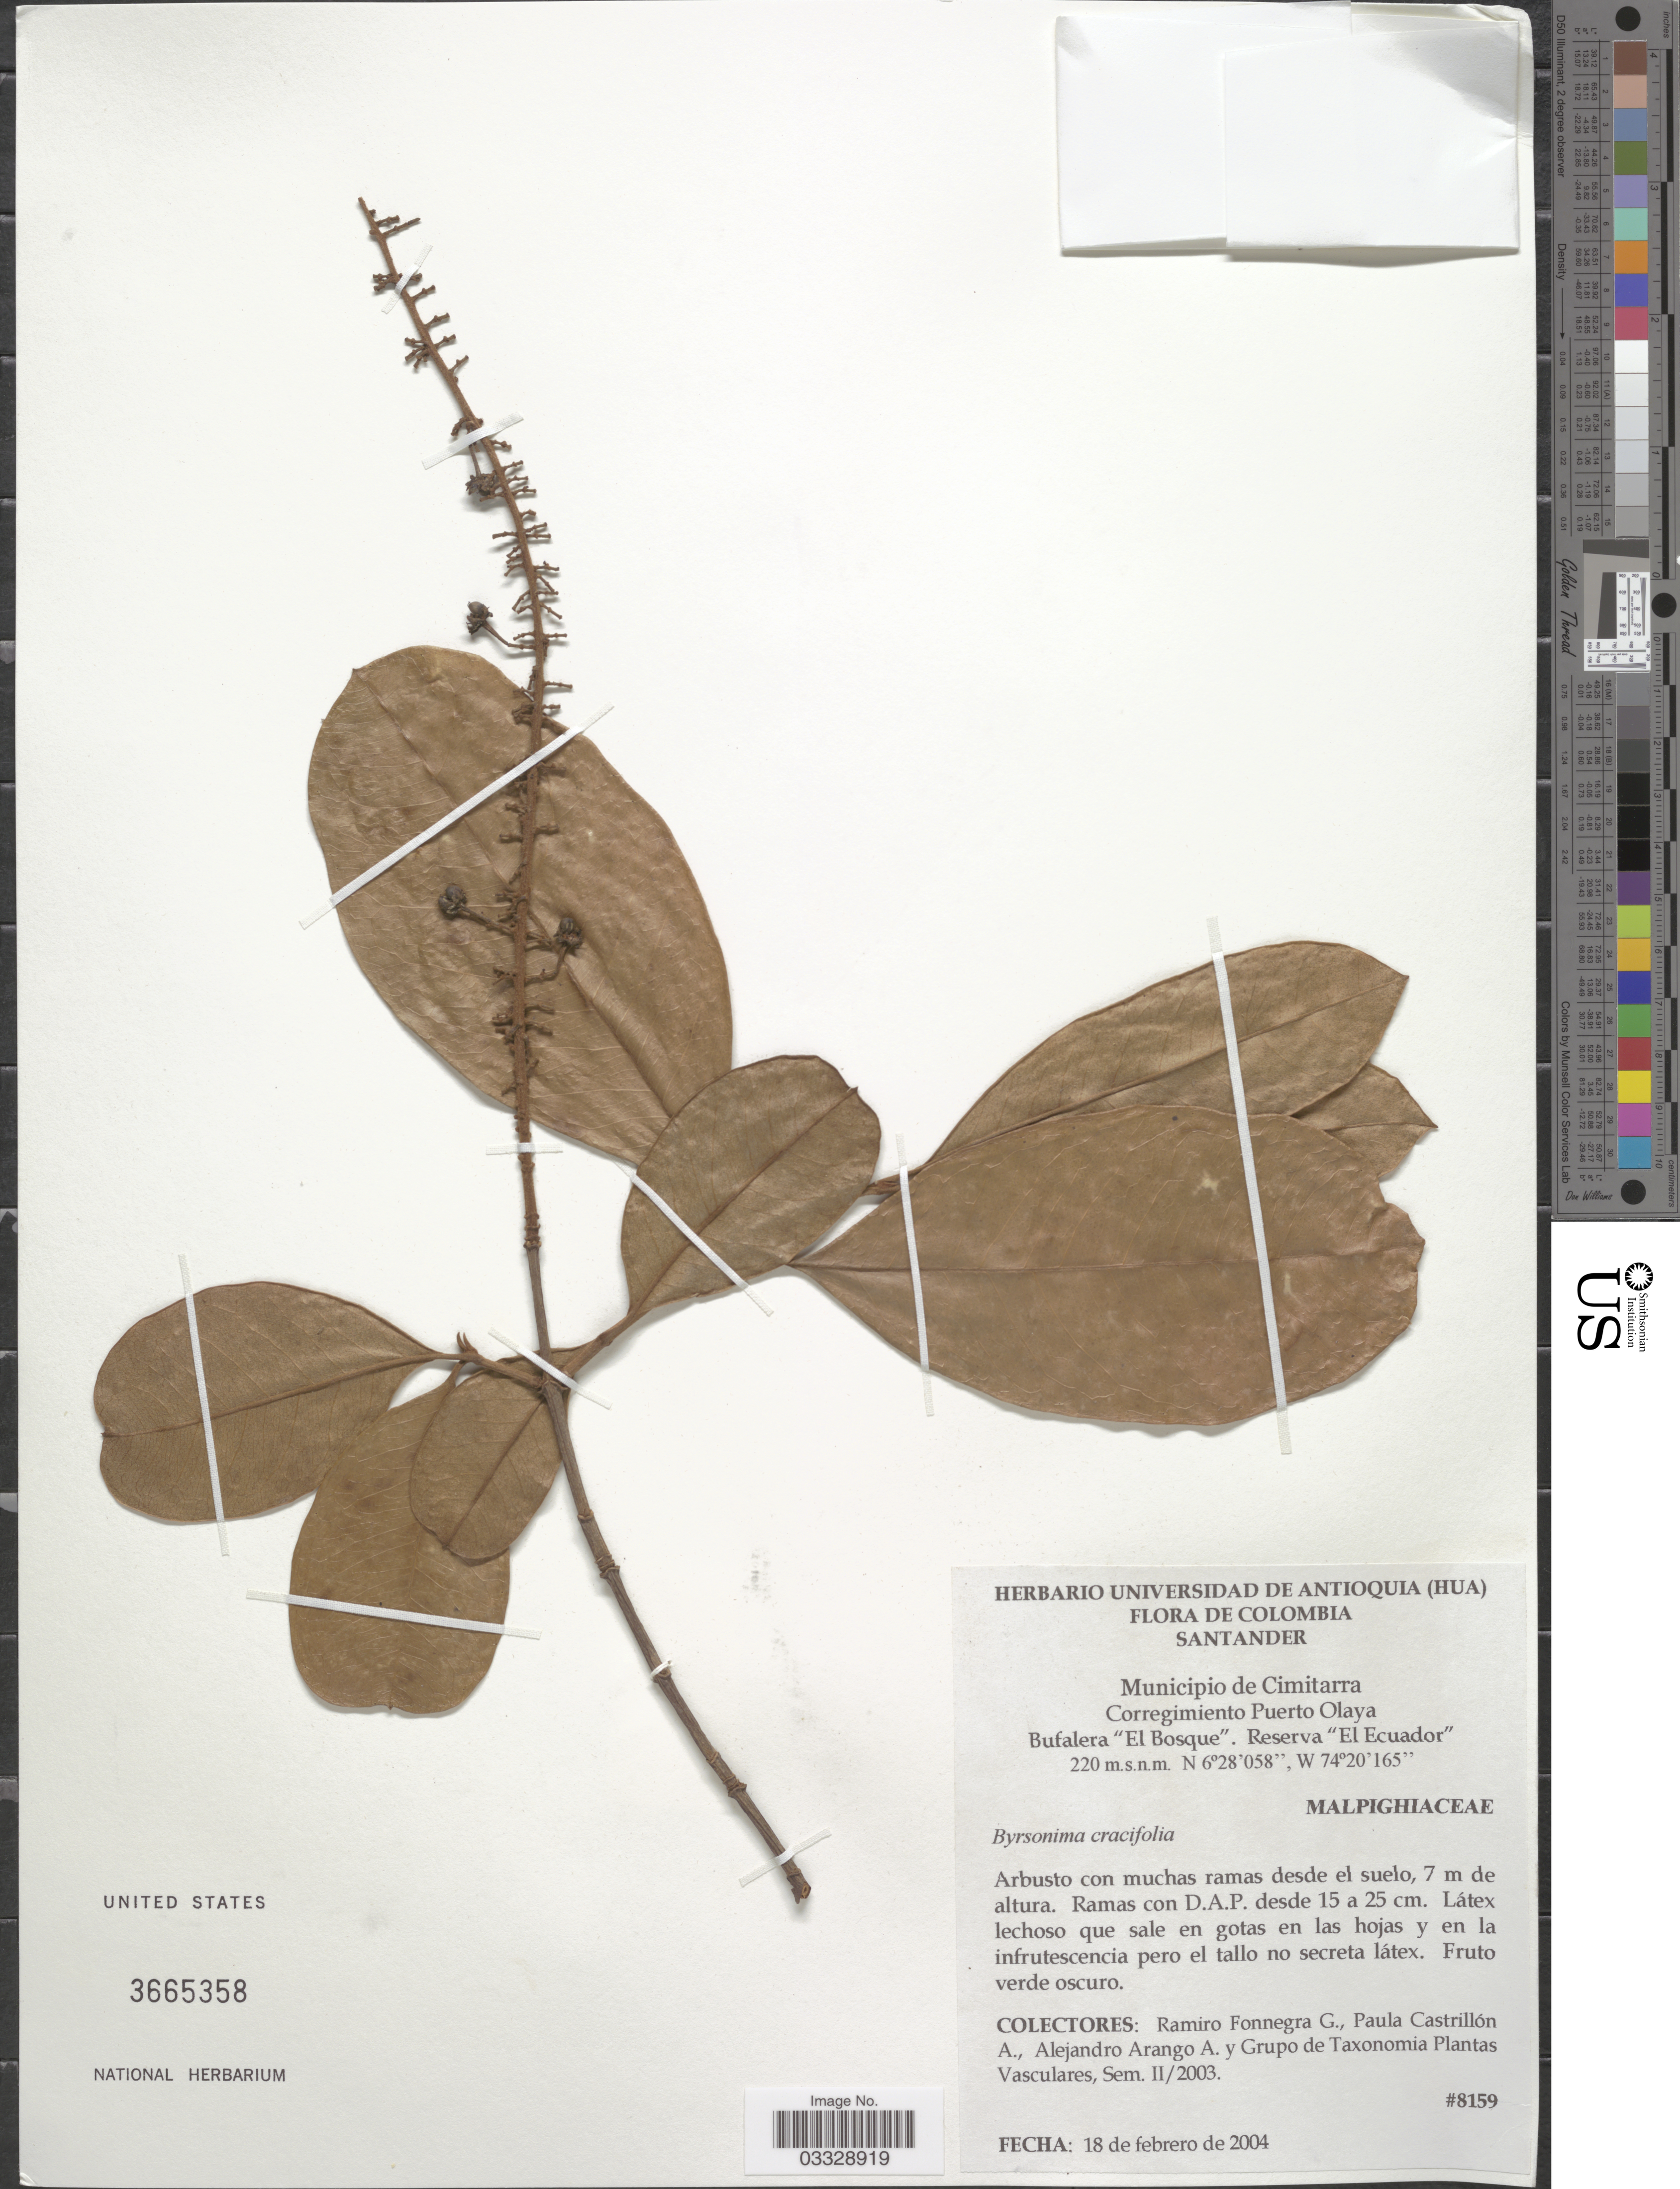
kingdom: Plantae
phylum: Tracheophyta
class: Magnoliopsida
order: Malpighiales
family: Malpighiaceae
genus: Byrsonima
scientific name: Byrsonima crassifolia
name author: (L.) Kunth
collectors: R. Fonnegra G., P. Castrillón A., A. Arango A. & Grupo de Taxonomia Plantas Vasculares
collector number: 8159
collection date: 2004-02-18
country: Colombia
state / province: Santander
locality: Municipio de Cimitarra. Corregimiento Puerto Olaya. Bufalera "El Bosque". Reserva "El Ecuador".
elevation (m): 220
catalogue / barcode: US 3665358